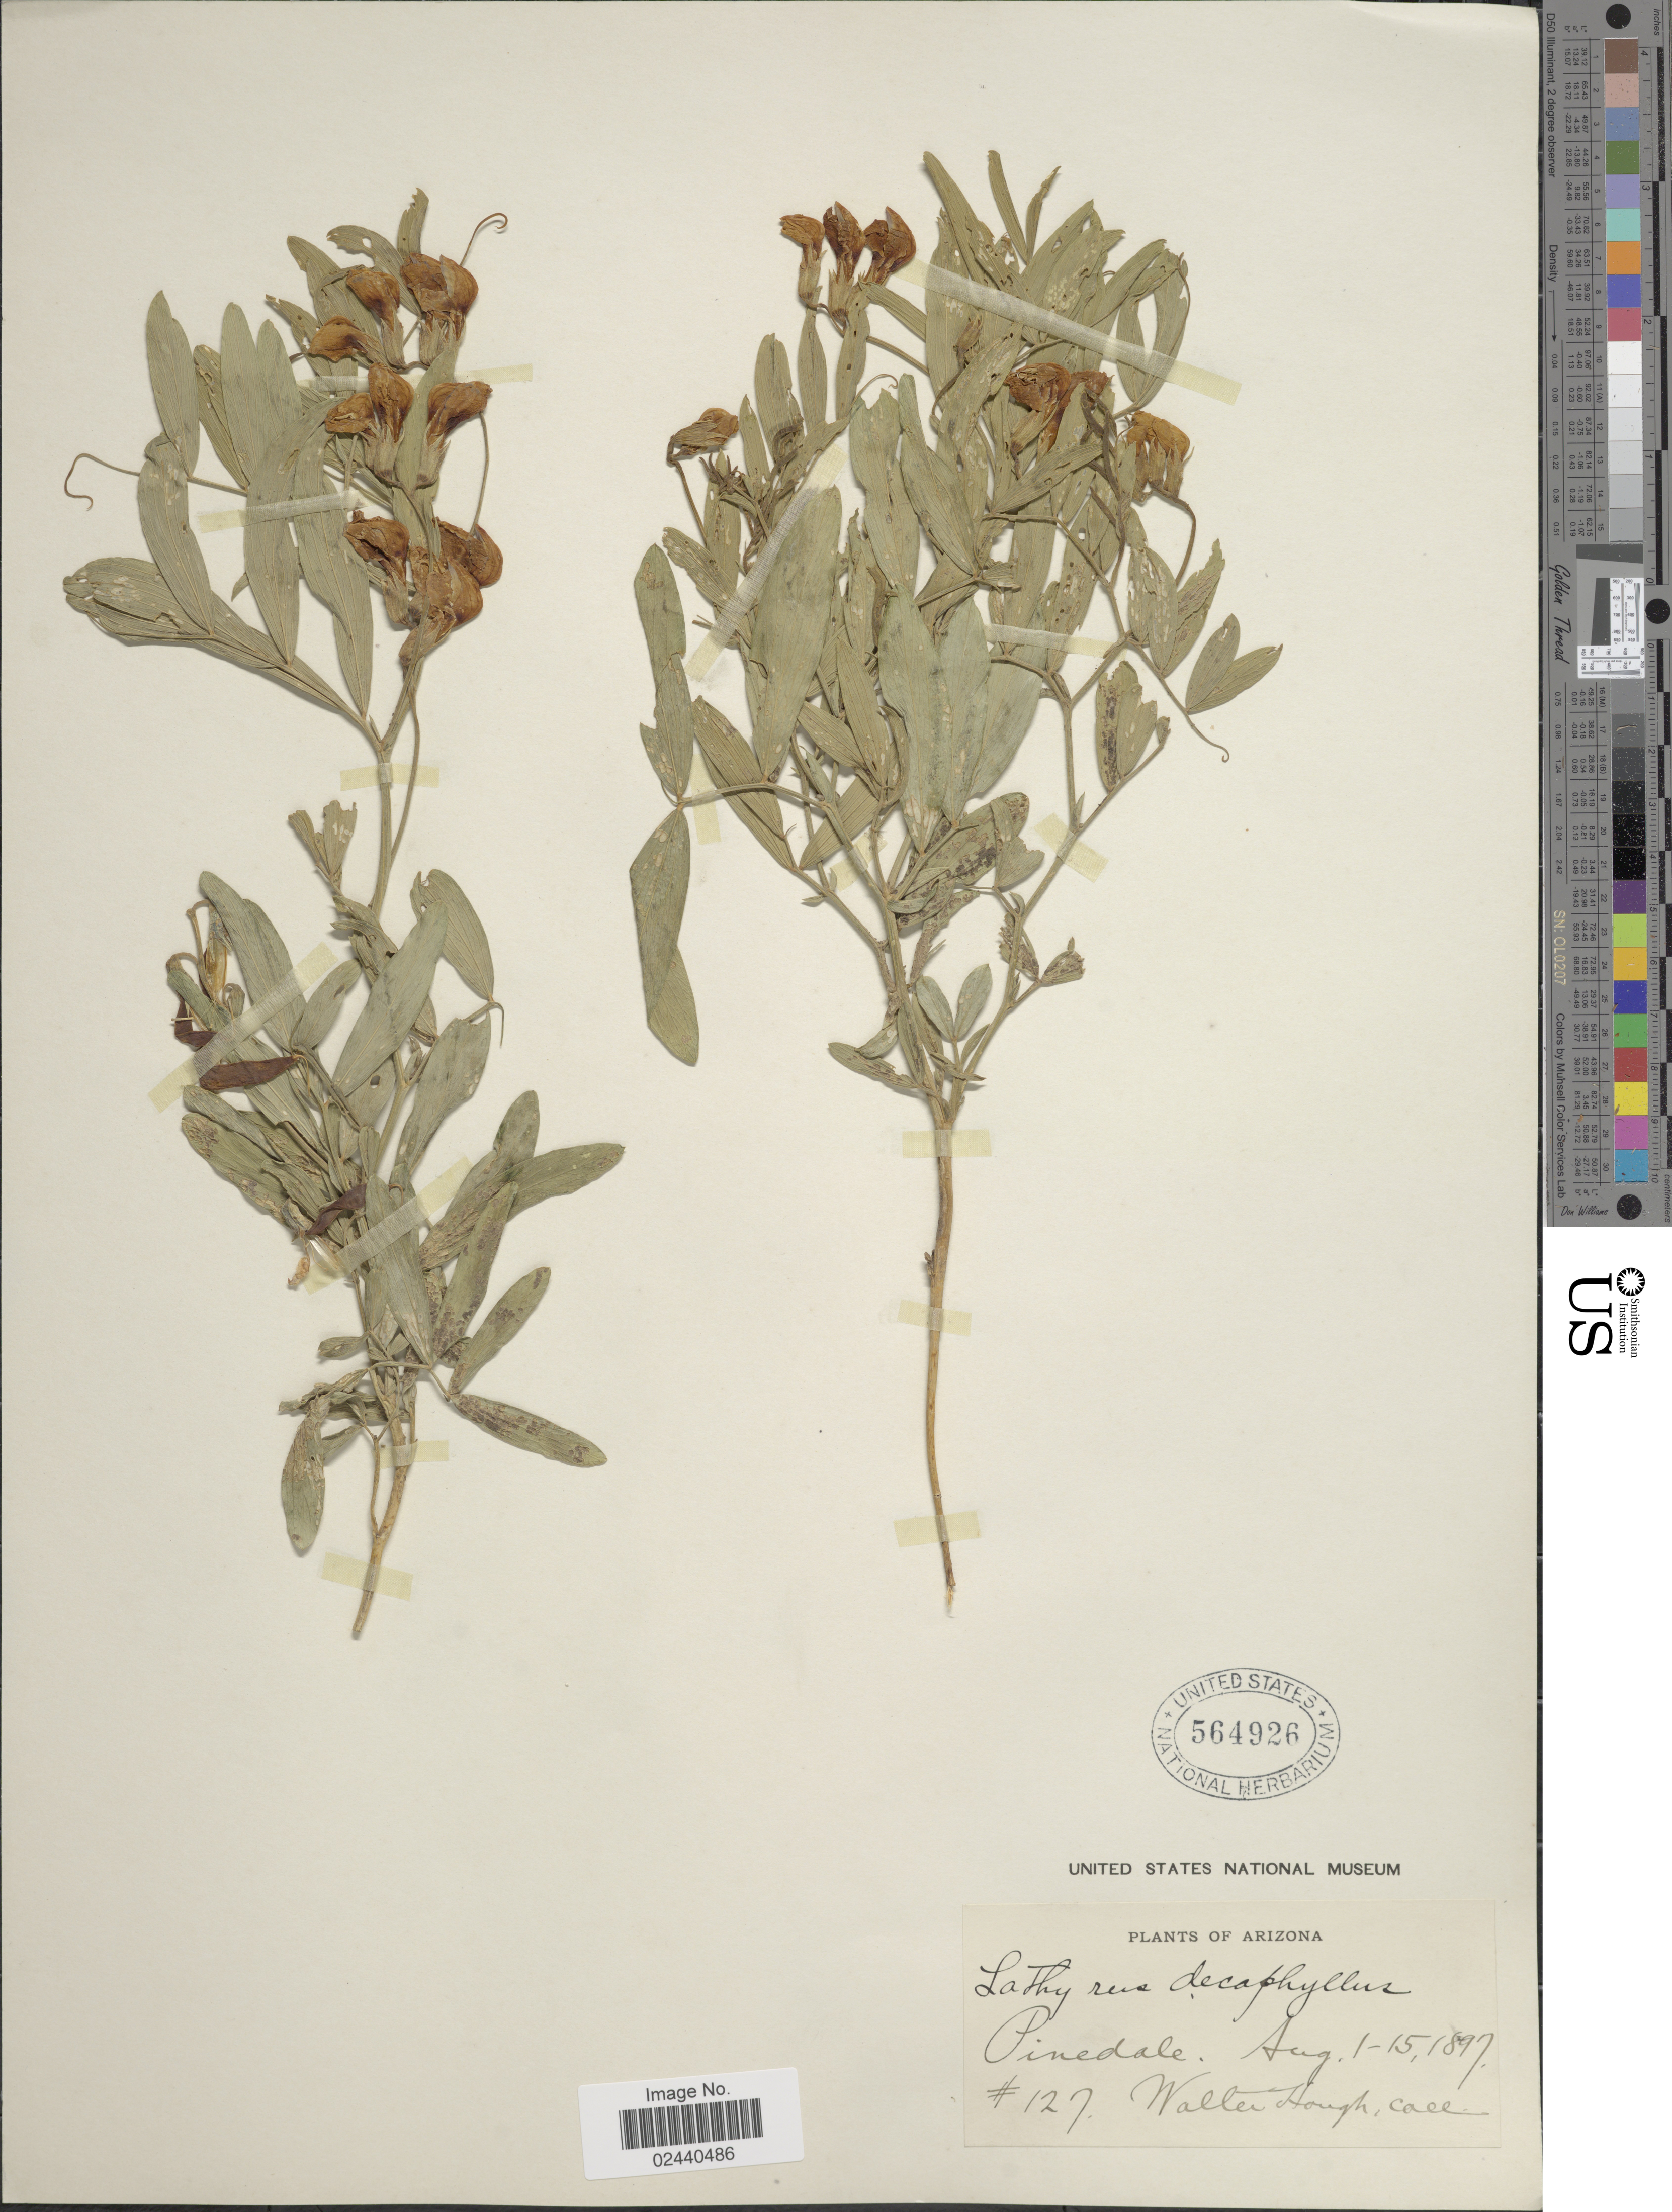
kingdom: Plantae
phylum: Tracheophyta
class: Magnoliopsida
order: Fabales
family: Fabaceae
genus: Lathyrus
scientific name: Lathyrus eucosmus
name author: Butters & H. St. John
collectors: W. Hough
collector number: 127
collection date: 1897-08-01/1897-08-15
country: United States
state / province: Arizona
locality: Pinedale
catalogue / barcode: US 564926